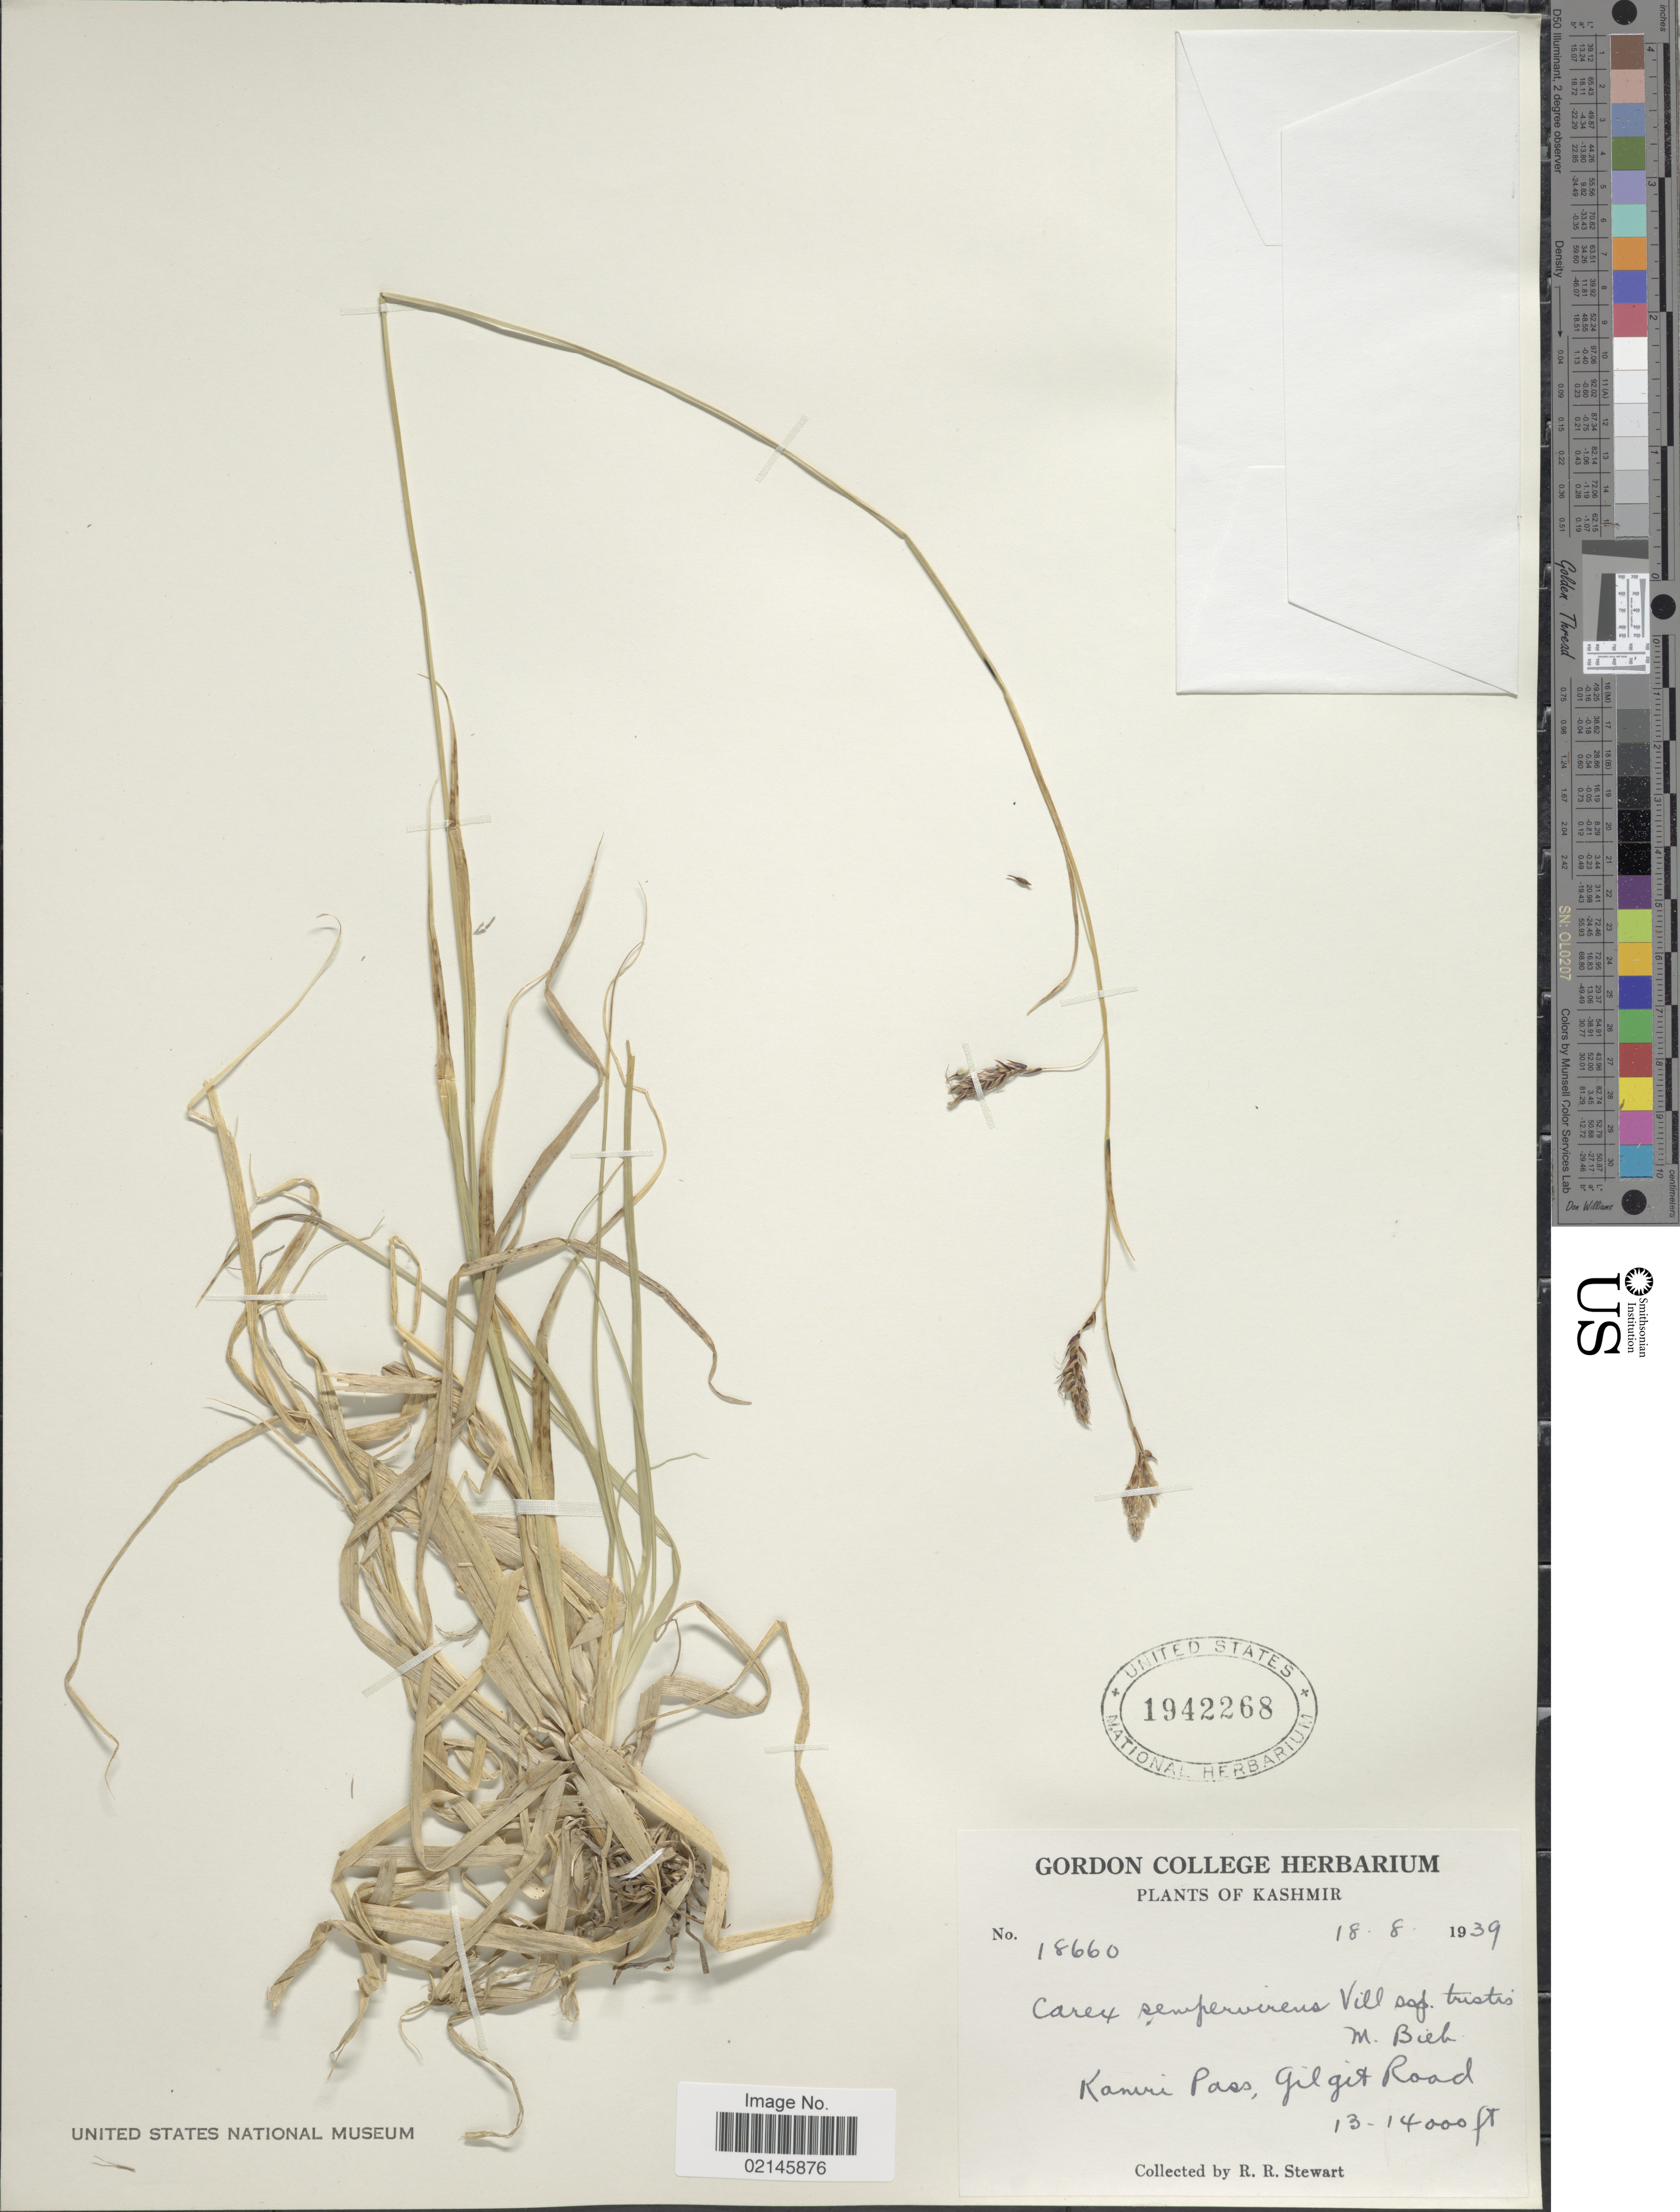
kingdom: Plantae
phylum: Tracheophyta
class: Liliopsida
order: Poales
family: Cyperaceae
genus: Carex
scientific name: Carex sempervirens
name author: Vill.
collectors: R. R. Stewart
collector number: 18660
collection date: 1939-08-18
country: Pakistan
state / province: Gilgit-Baltistan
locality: Kashmir, Kamri Pass, Gilgit Road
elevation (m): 3962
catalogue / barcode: US 1942268